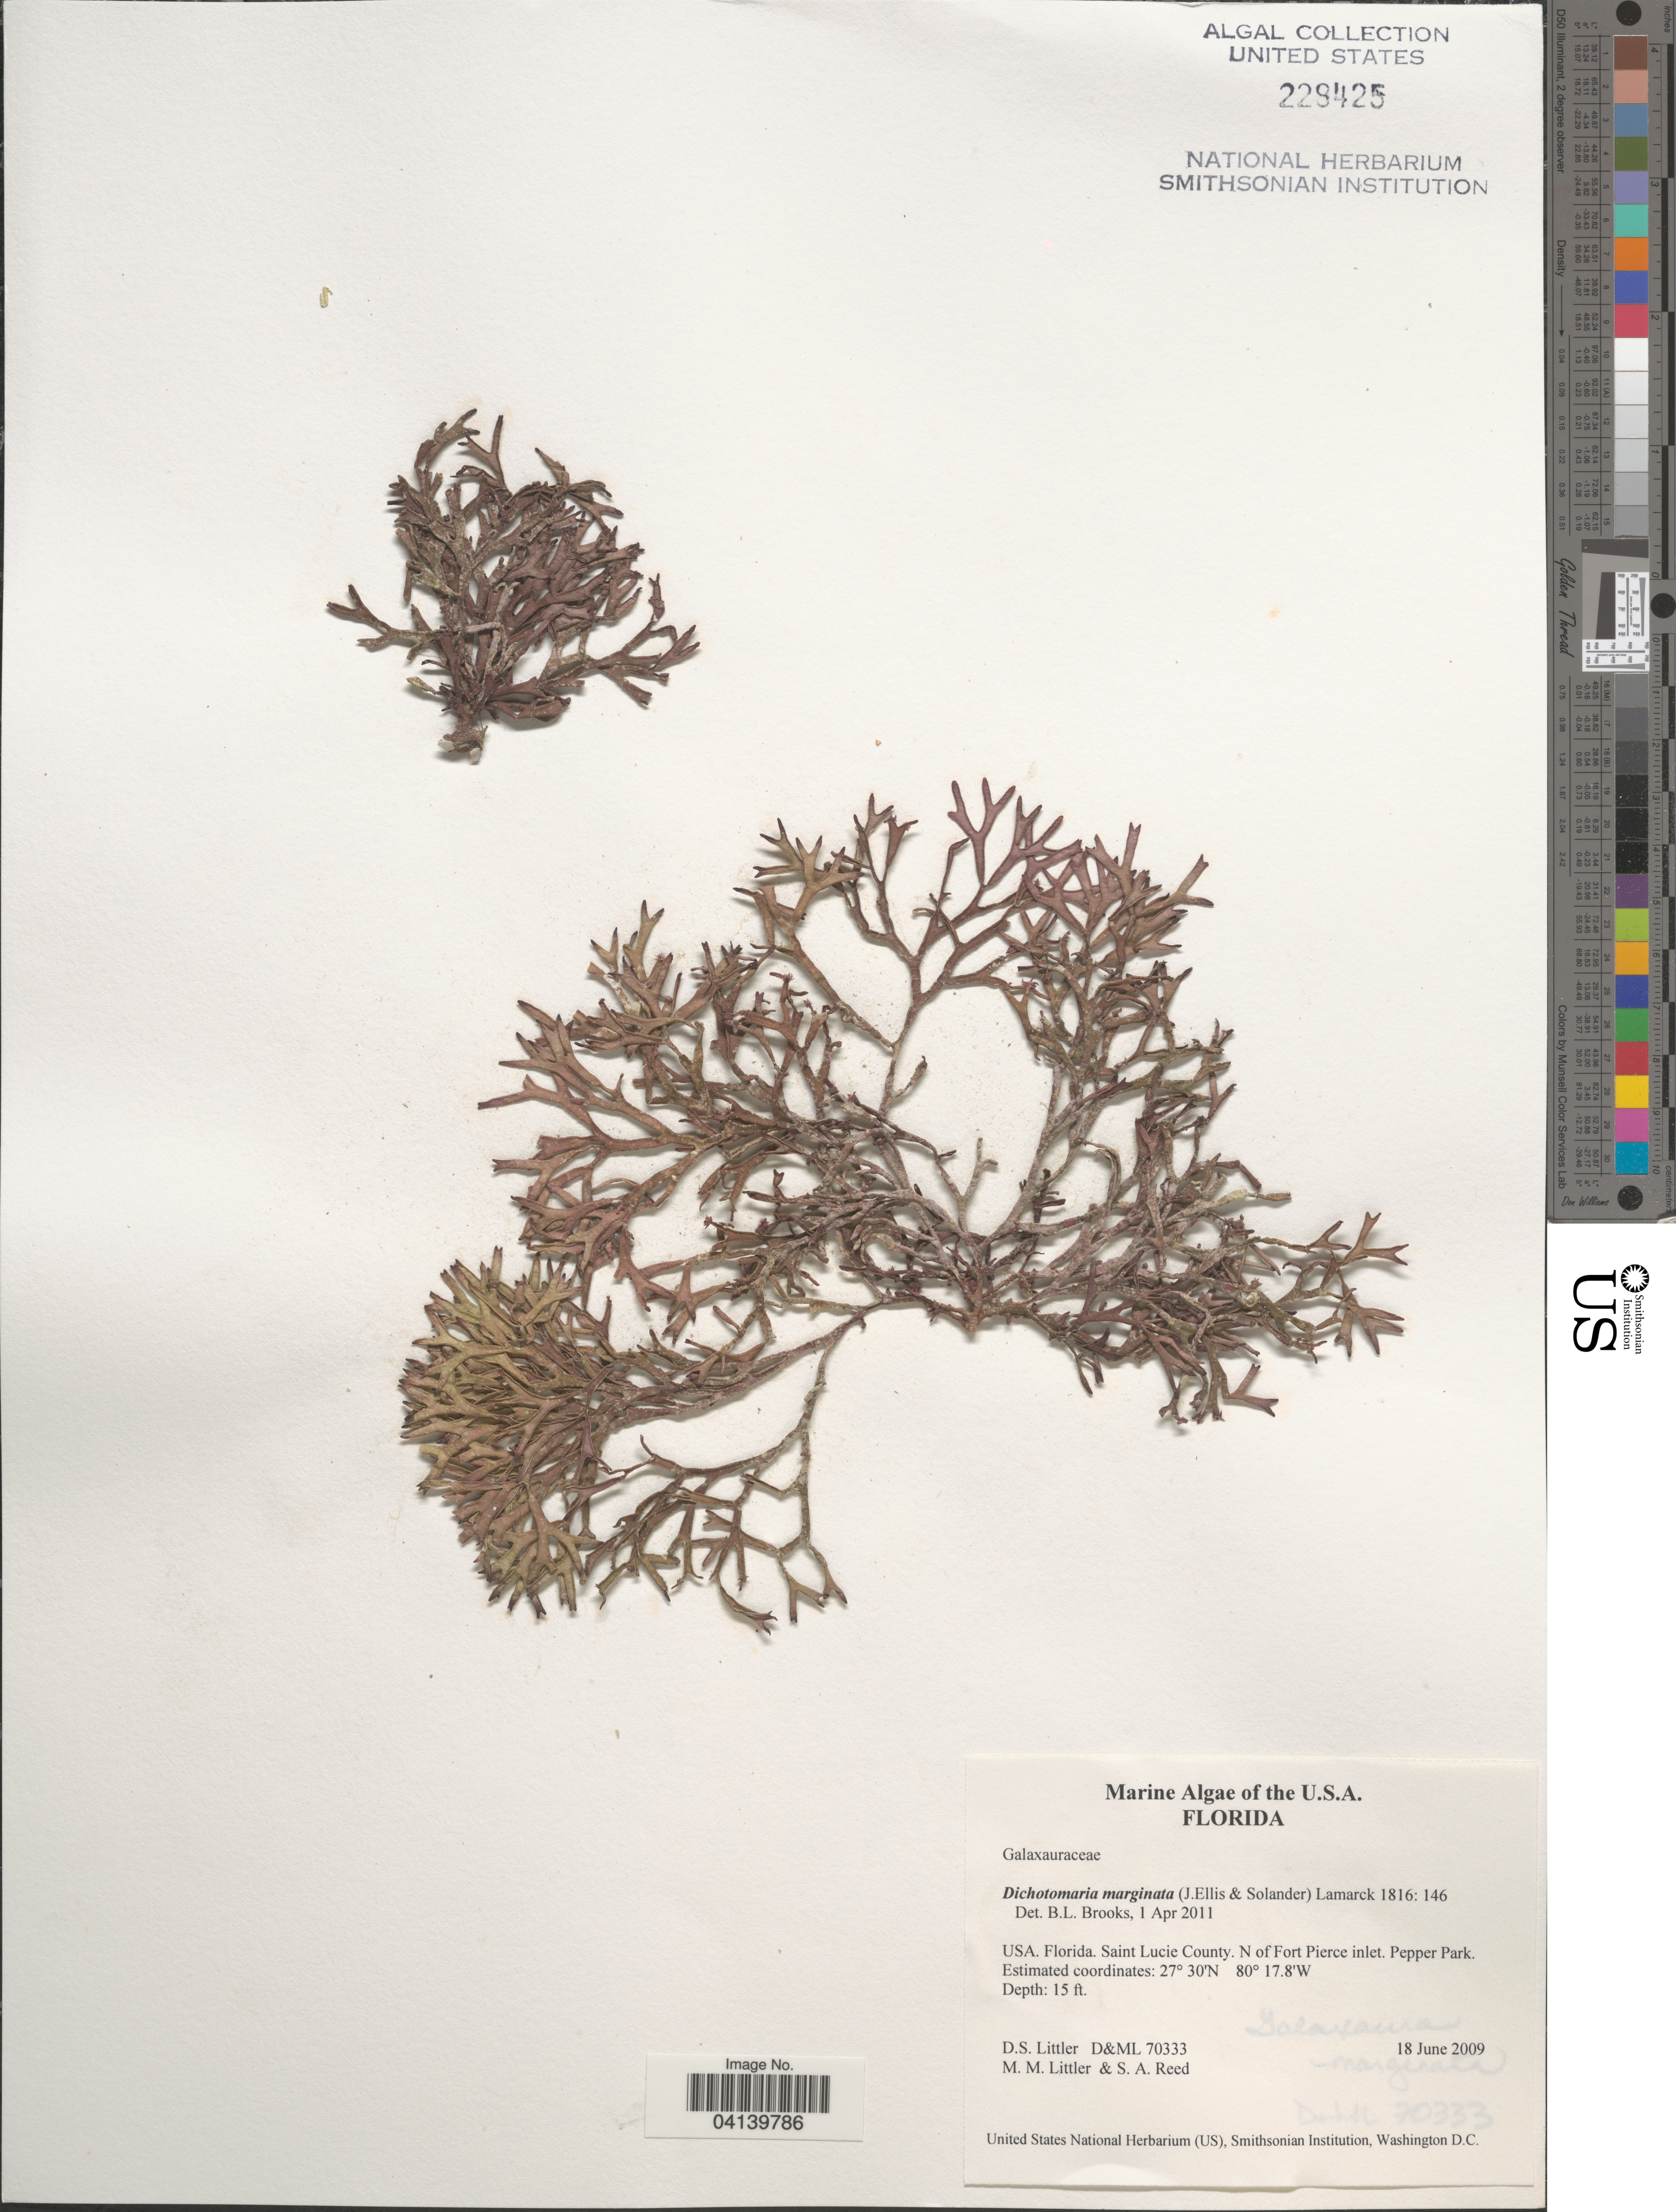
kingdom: Plantae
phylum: Rhodophyta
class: Florideophyceae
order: Nemaliales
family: Galaxauraceae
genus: Dichotomaria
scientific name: Dichotomaria marginata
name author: (J. Ellis & Sol.) Lam.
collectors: D. S. Littler & S. Reed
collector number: D&ML 70333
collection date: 2009-06-18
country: United States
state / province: Florida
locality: Saint Lucie County. N of Fort Pierce inlet. Pepper Park.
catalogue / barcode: US 229425